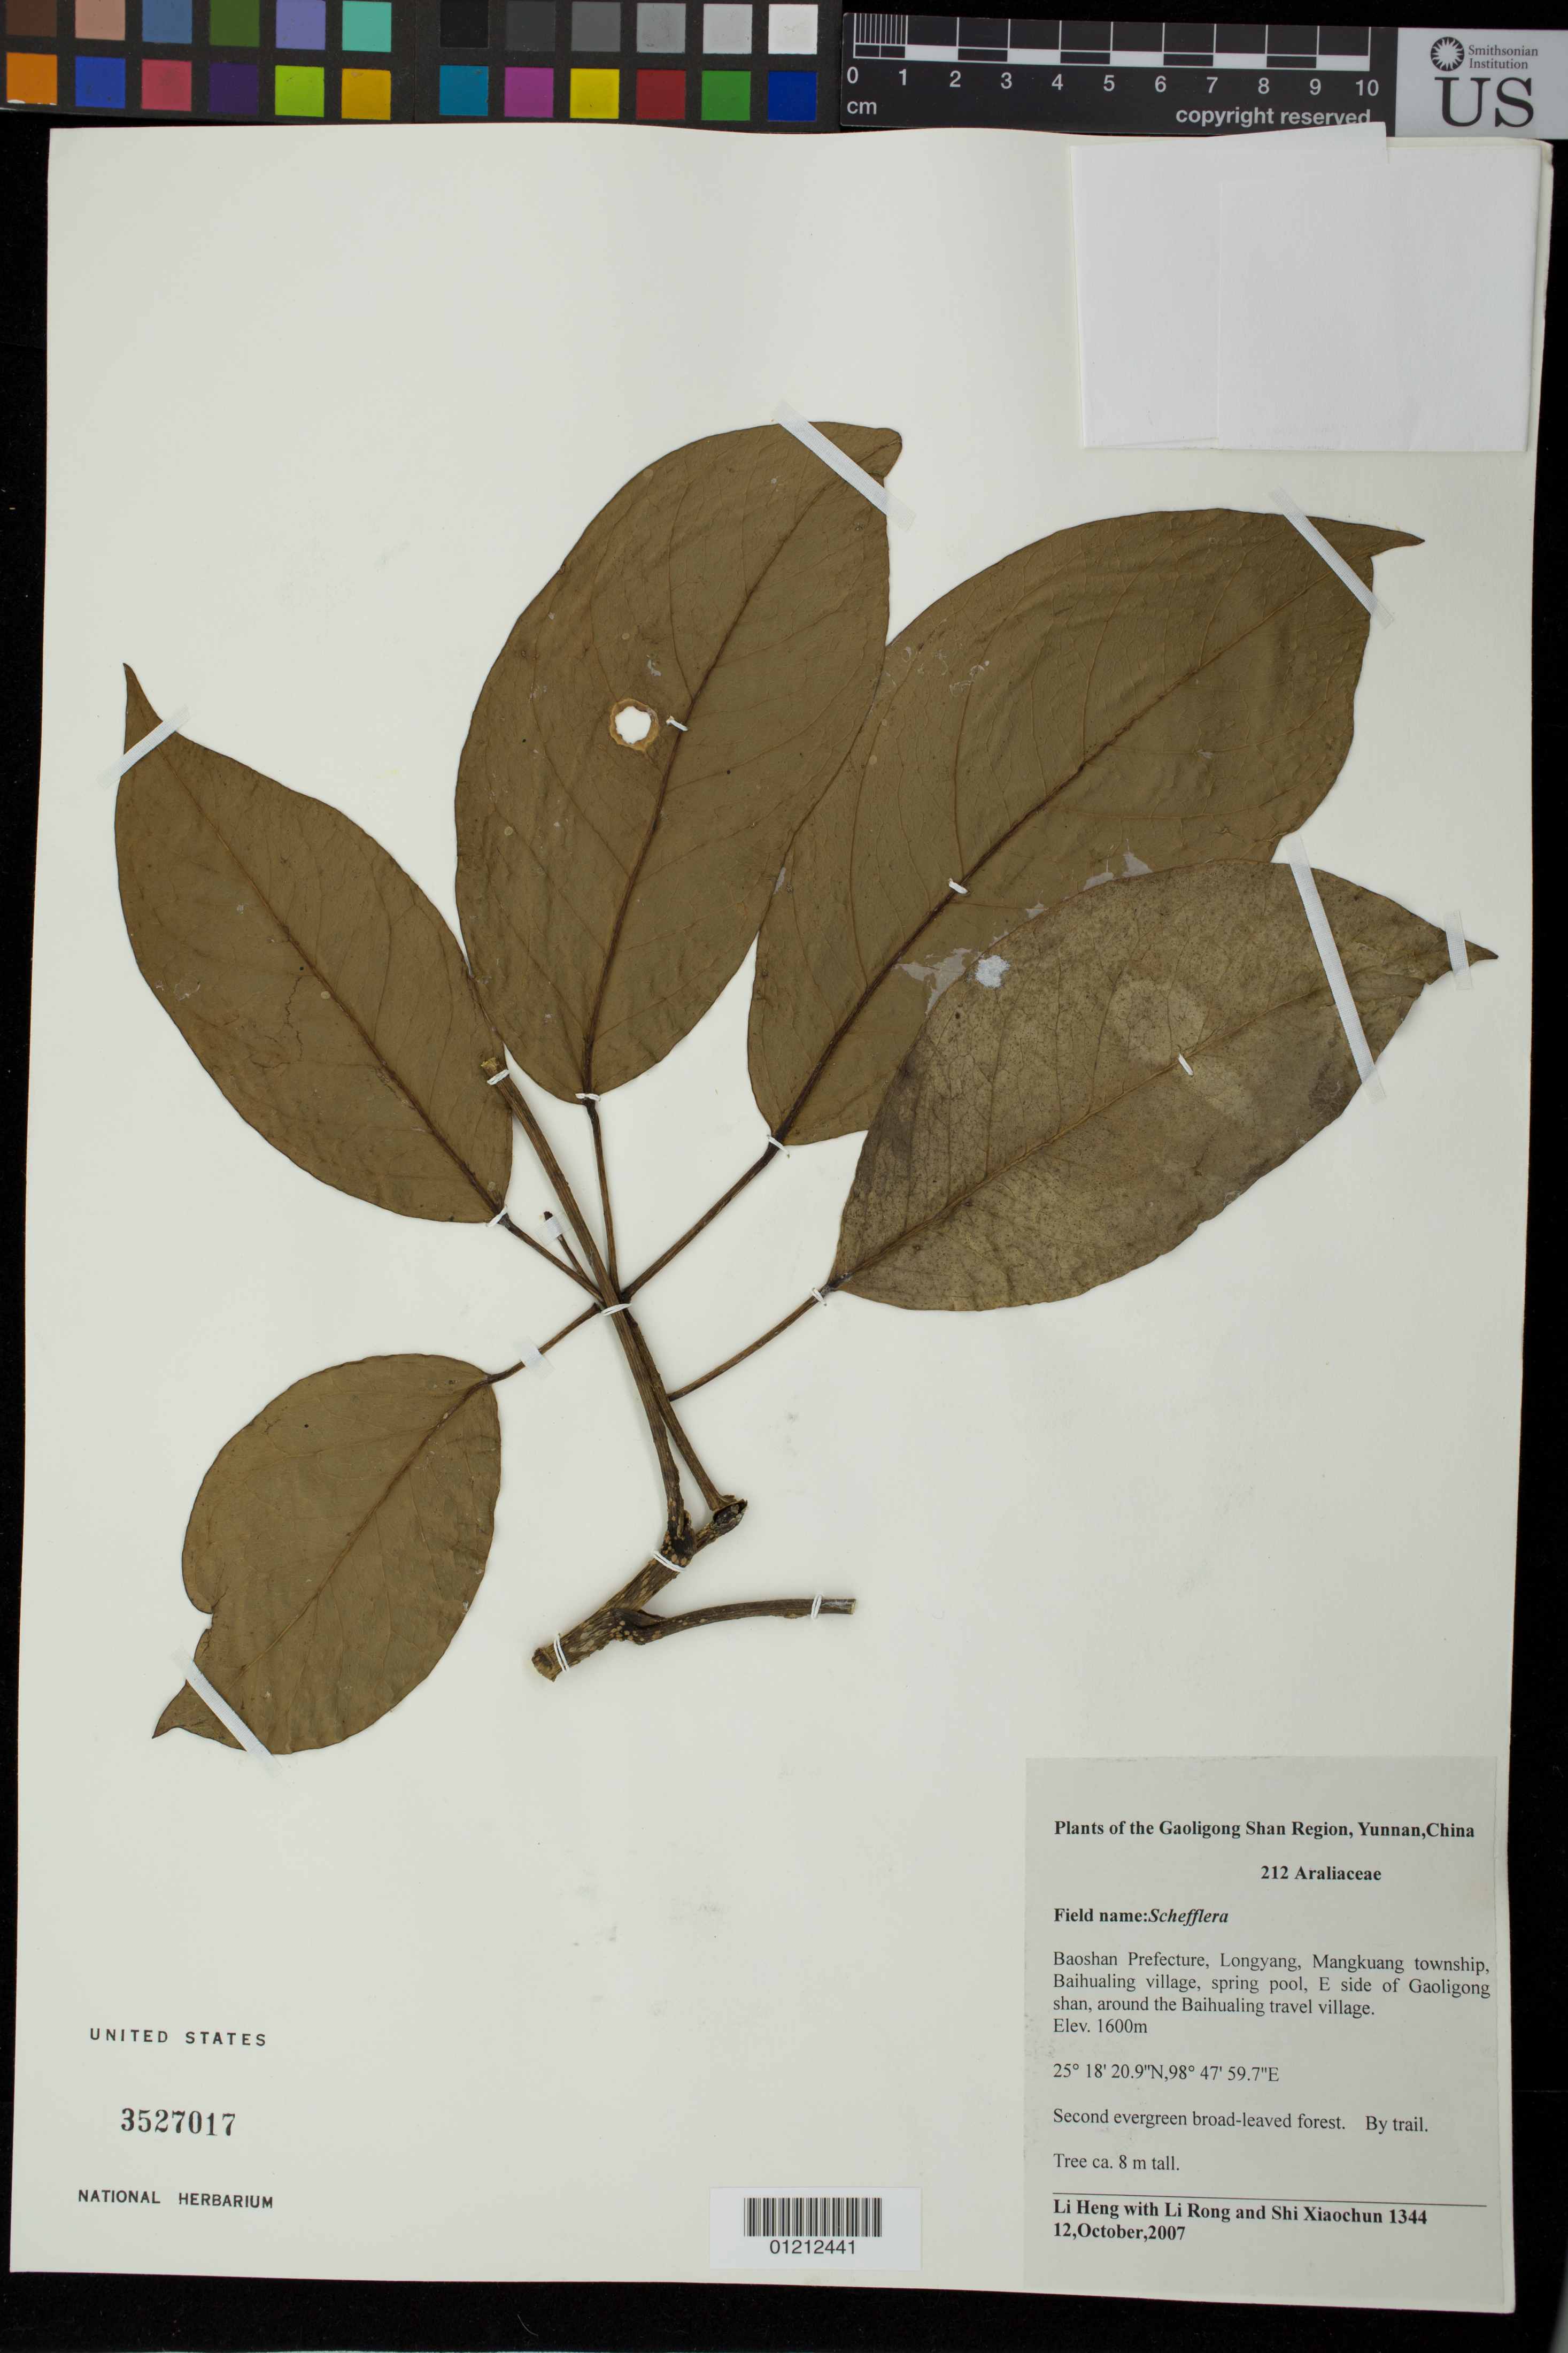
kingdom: Plantae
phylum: Tracheophyta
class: Magnoliopsida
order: Apiales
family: Araliaceae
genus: Schefflera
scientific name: Schefflera sp.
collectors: L. Heng, R. Li & X. C. Shi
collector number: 1344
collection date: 2007-10-12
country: China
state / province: Yunnan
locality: Baoshan Prefecture, Longyang, Mangkuang township, Baihualing village, spring pool, E side of Gaoligong shan, around the Baihualing travel village.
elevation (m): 1600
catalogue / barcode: US 3527017